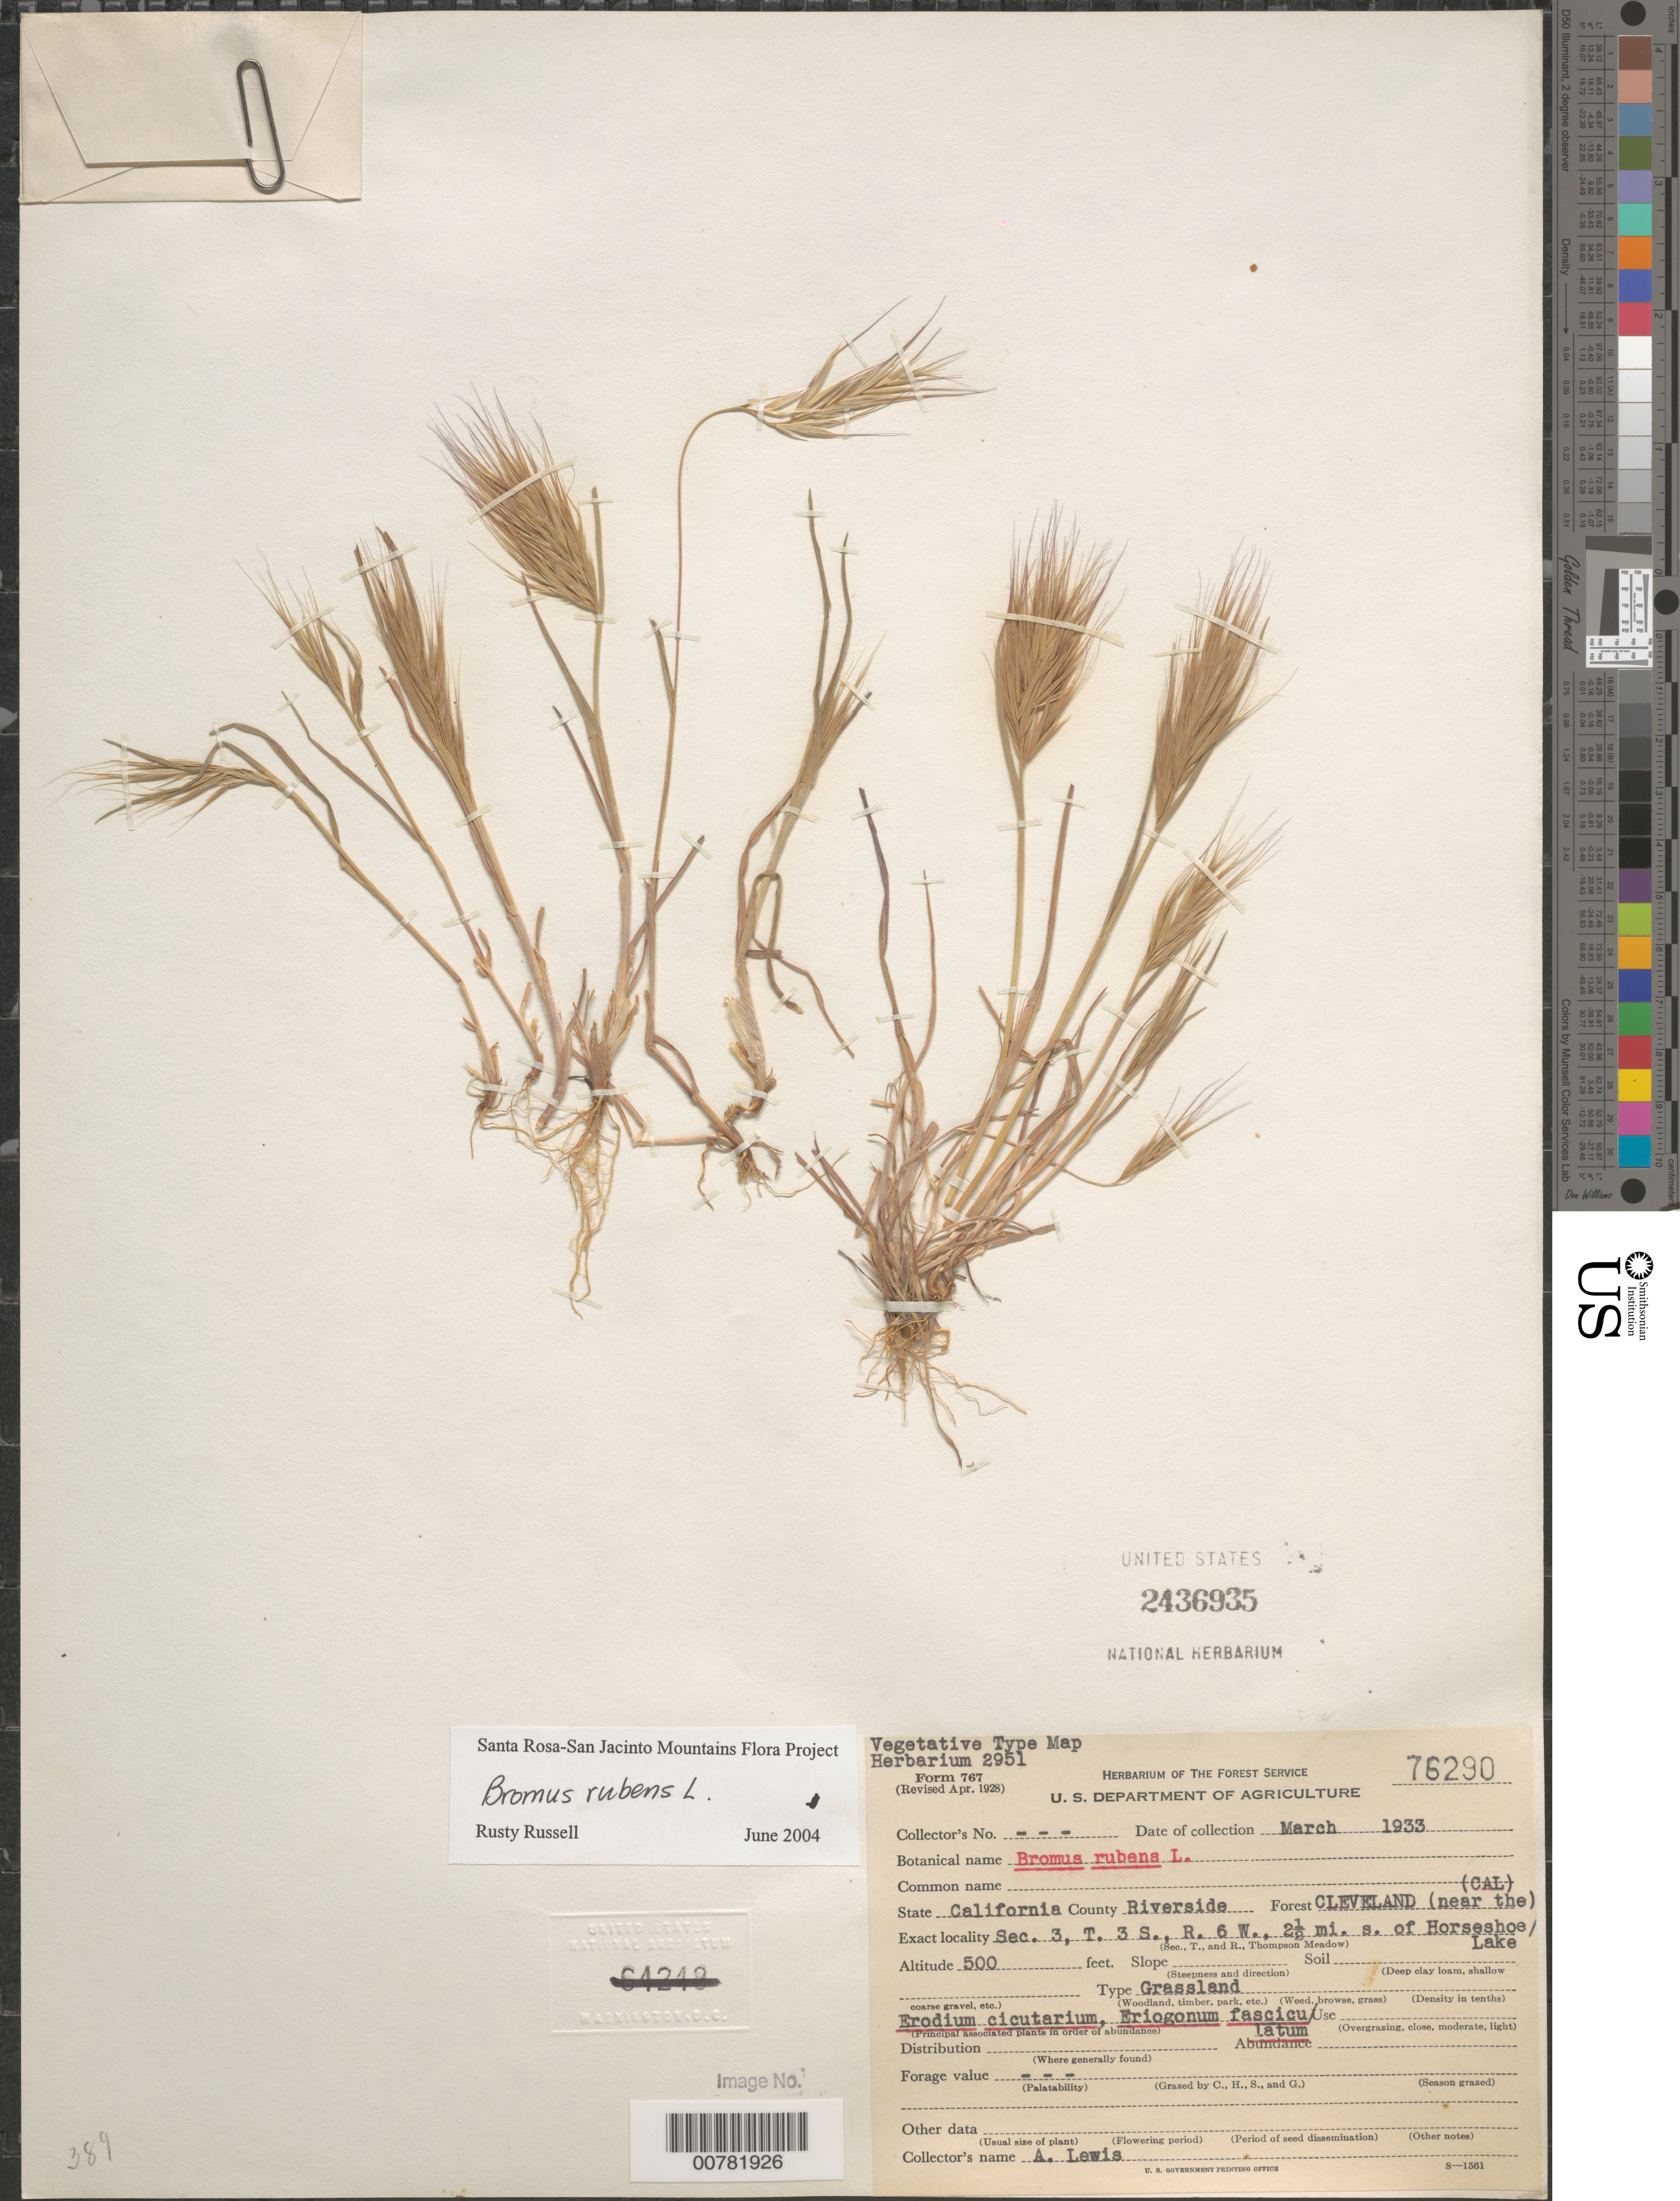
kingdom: Plantae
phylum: Tracheophyta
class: Liliopsida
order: Poales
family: Poaceae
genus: Bromus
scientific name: Bromus rubens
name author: L.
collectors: A. Lewis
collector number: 76290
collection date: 1934-03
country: United States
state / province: California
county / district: Riverside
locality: County Riverside. Forest Cleveland (CAL) (near the). Sec. 3, T. 3 S., R. 6 W., 2½ mi. s. of Horseshoe/Lake.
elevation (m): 152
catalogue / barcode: US 2436935